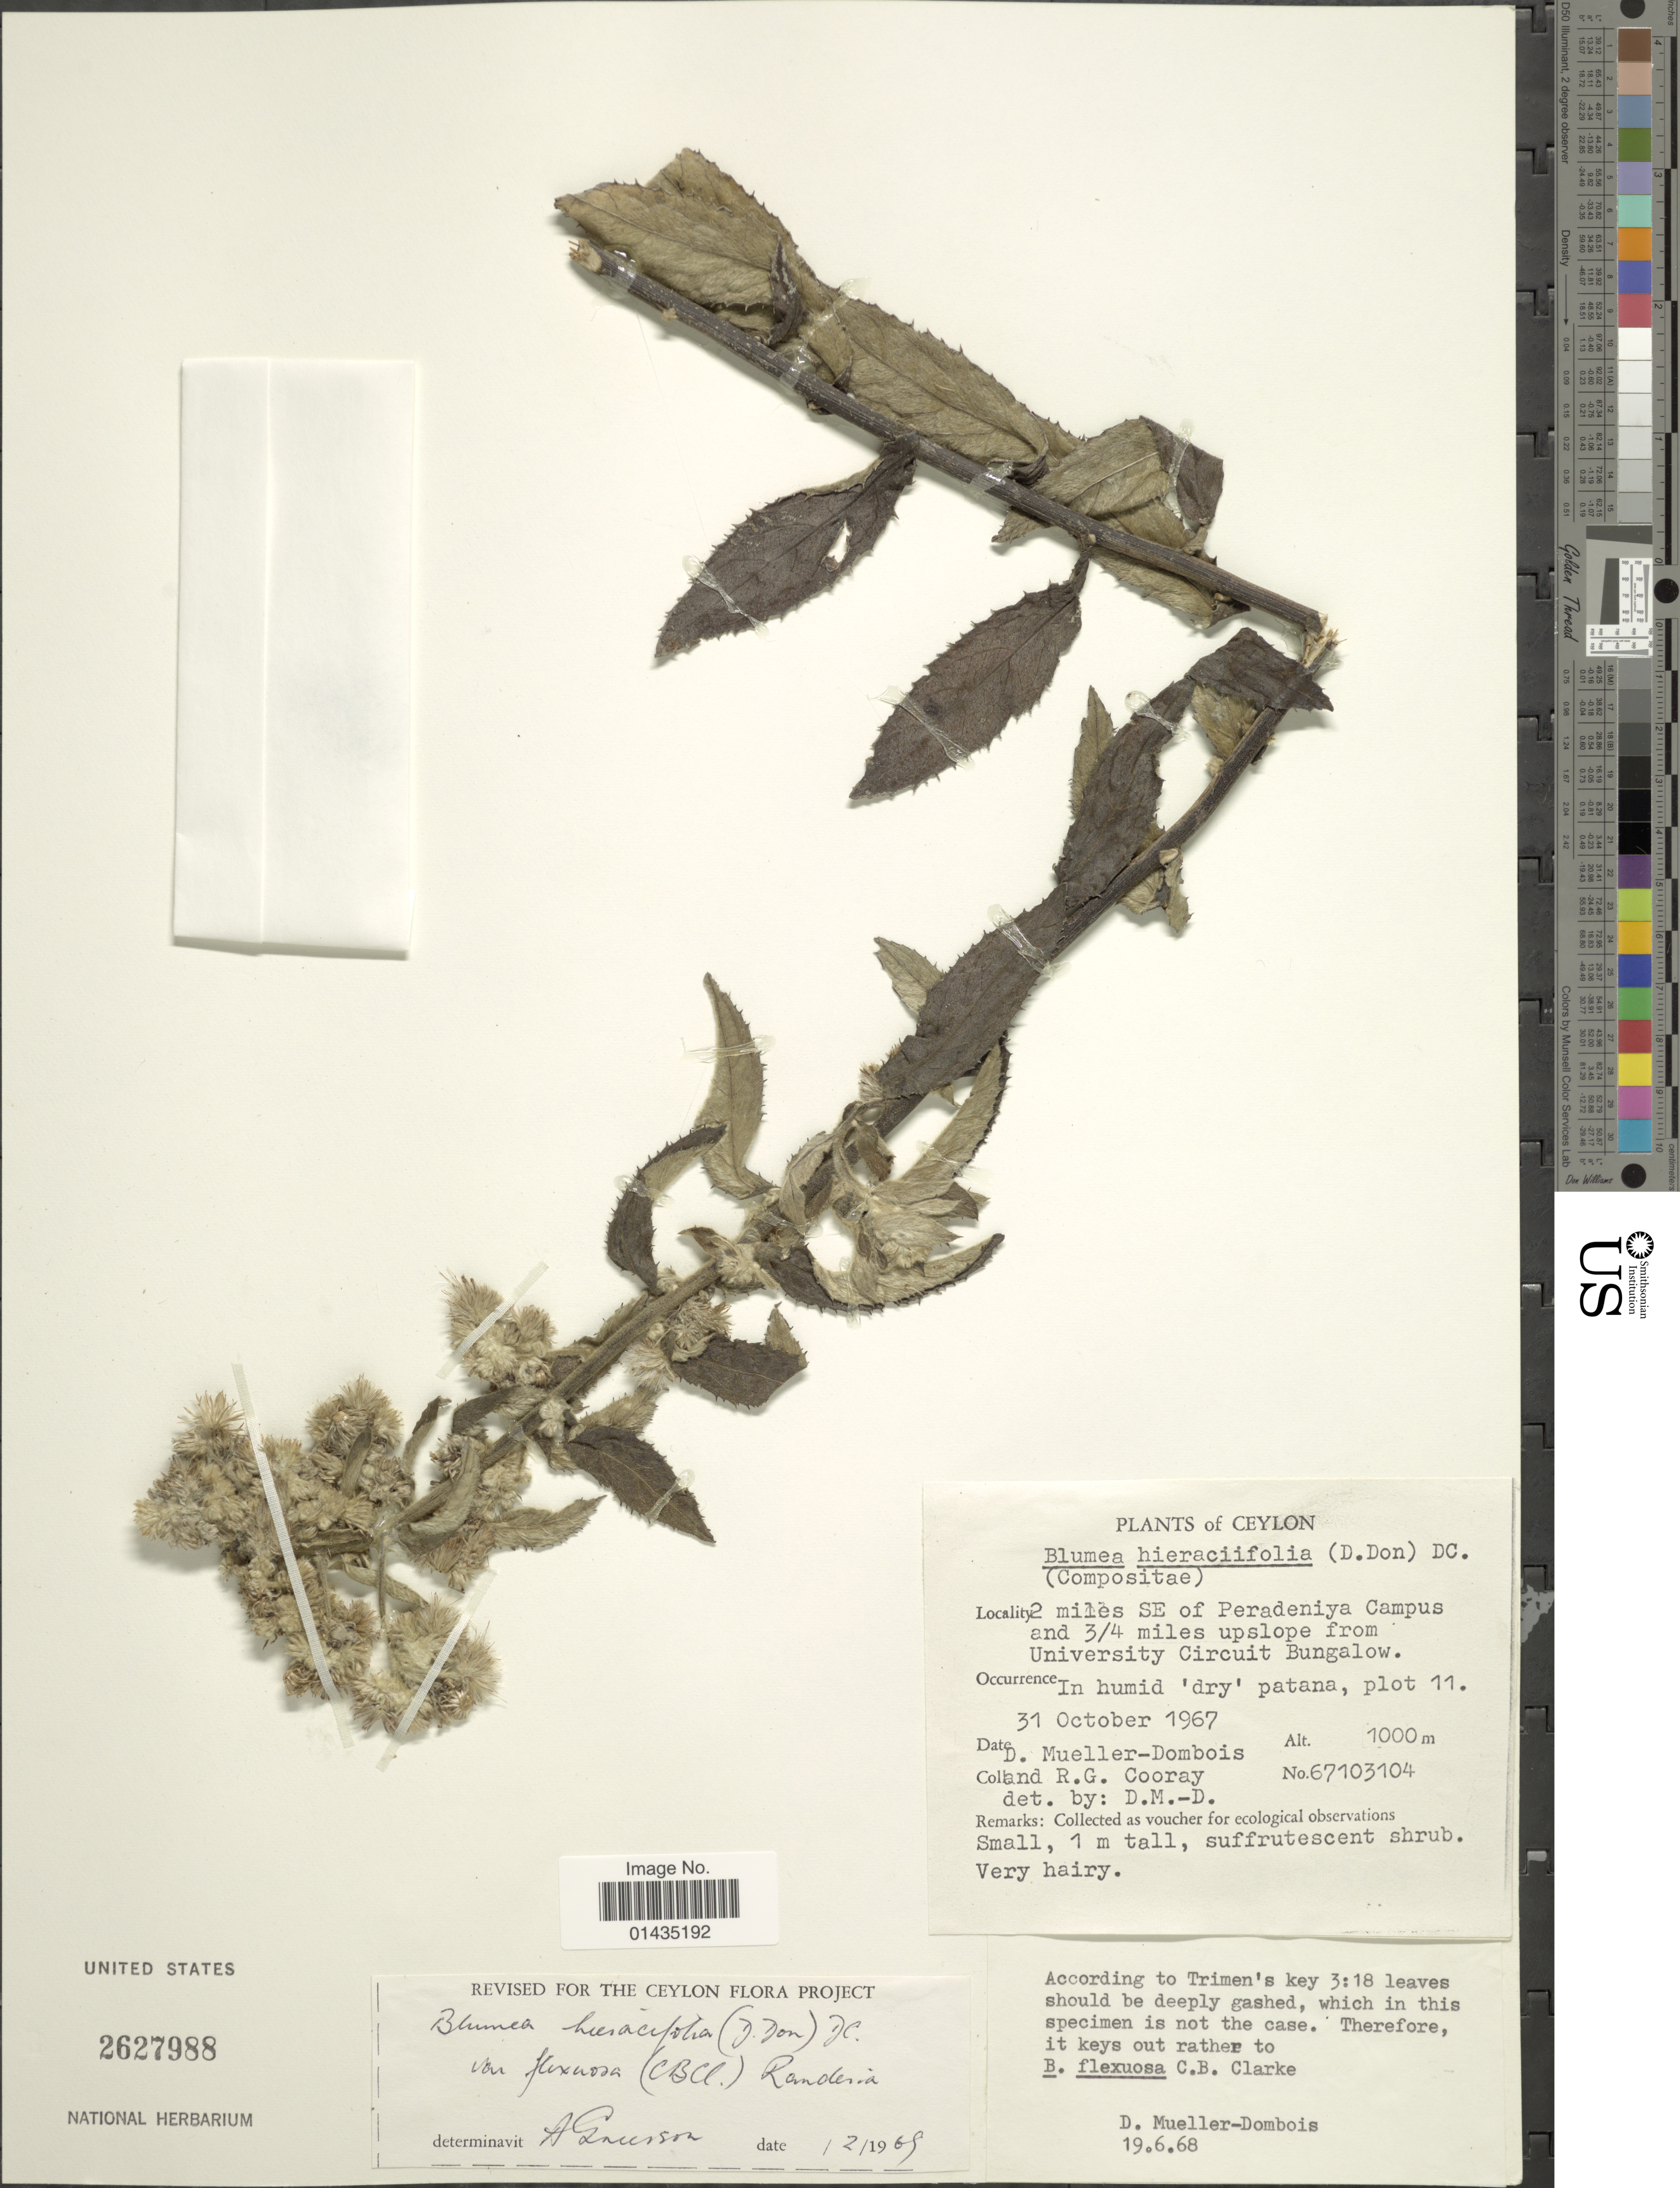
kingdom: Plantae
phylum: Tracheophyta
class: Magnoliopsida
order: Asterales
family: Asteraceae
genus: Blumea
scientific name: Blumea hieraciifolia var. flexuosa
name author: (C.B. Clarke) Randeria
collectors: D. Mueller-Dombois & R. Cooray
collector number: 67103104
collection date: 1967-10-31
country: Sri Lanka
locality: Ceylon, 2 miles SE of Peradeniya Campus and 3/4 miles upslope from University Circuit Bungalow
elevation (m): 1000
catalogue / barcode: US 2627988